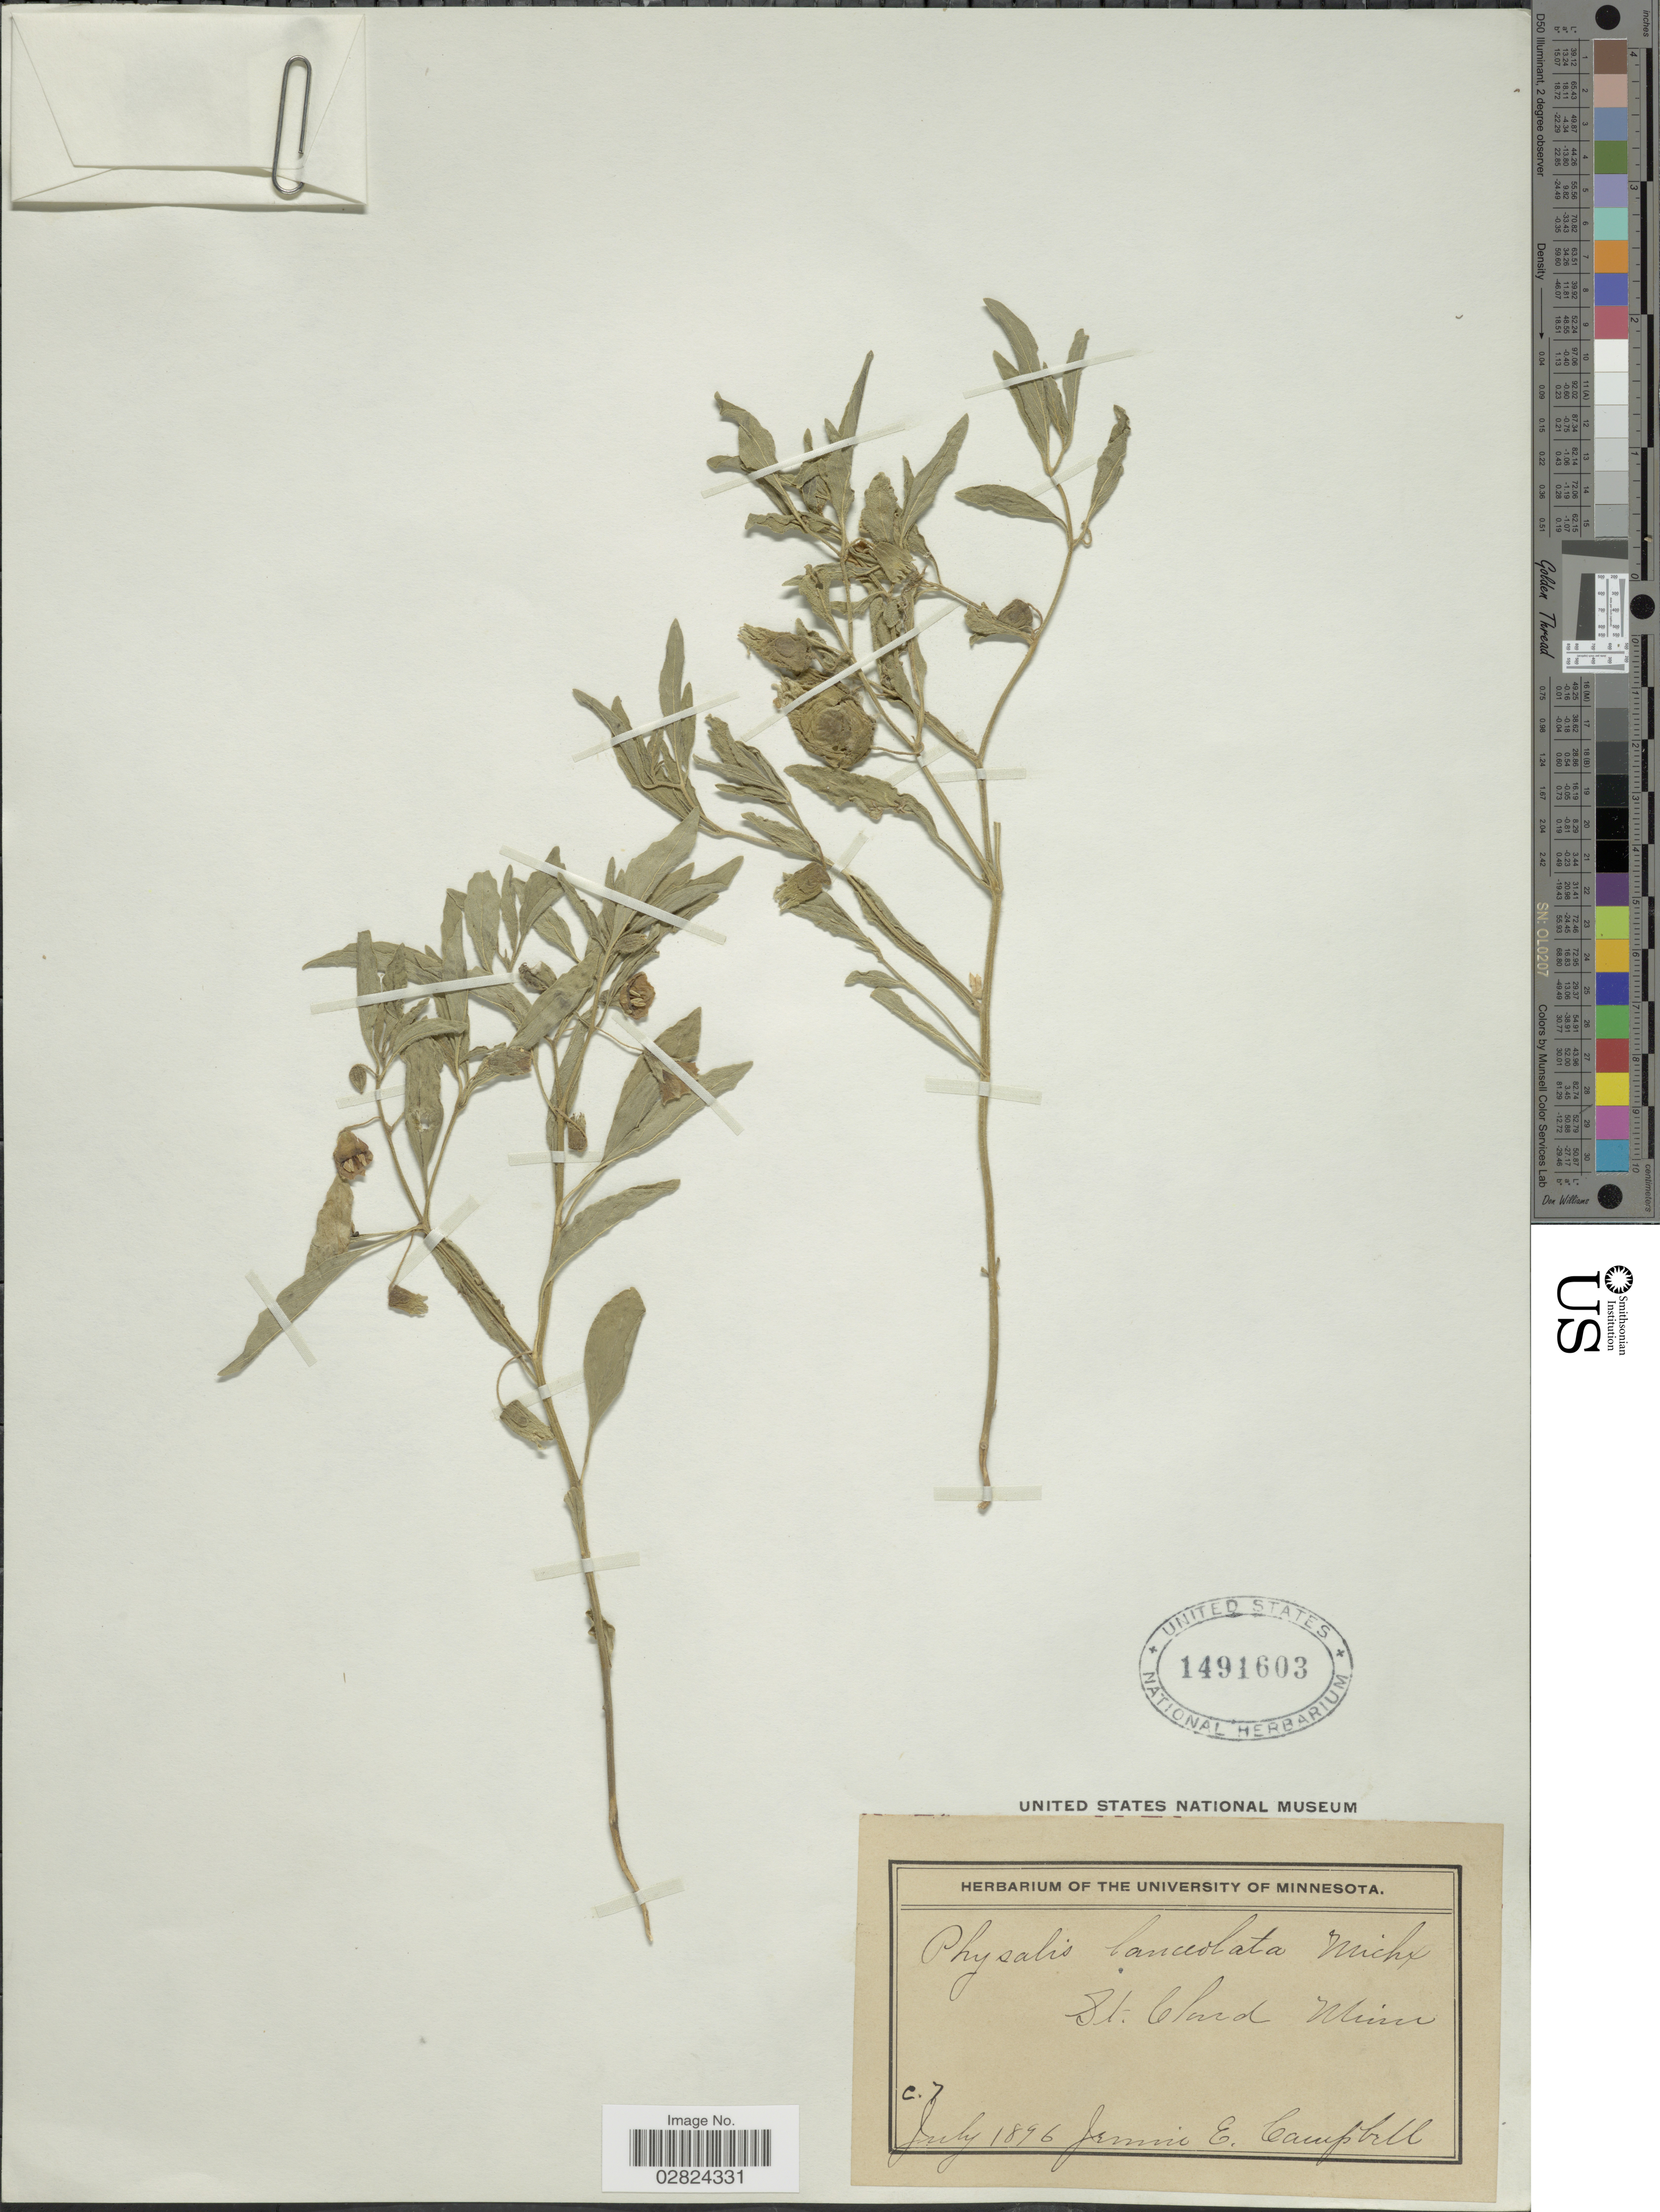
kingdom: Plantae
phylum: Tracheophyta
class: Magnoliopsida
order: Solanales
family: Solanaceae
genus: Physalis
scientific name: Physalis virginiana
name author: Mill.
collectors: J. E. Campbell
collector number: C7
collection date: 1896-07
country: United States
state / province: Minnesota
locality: St. Cloud Minn.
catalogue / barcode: US 1491603